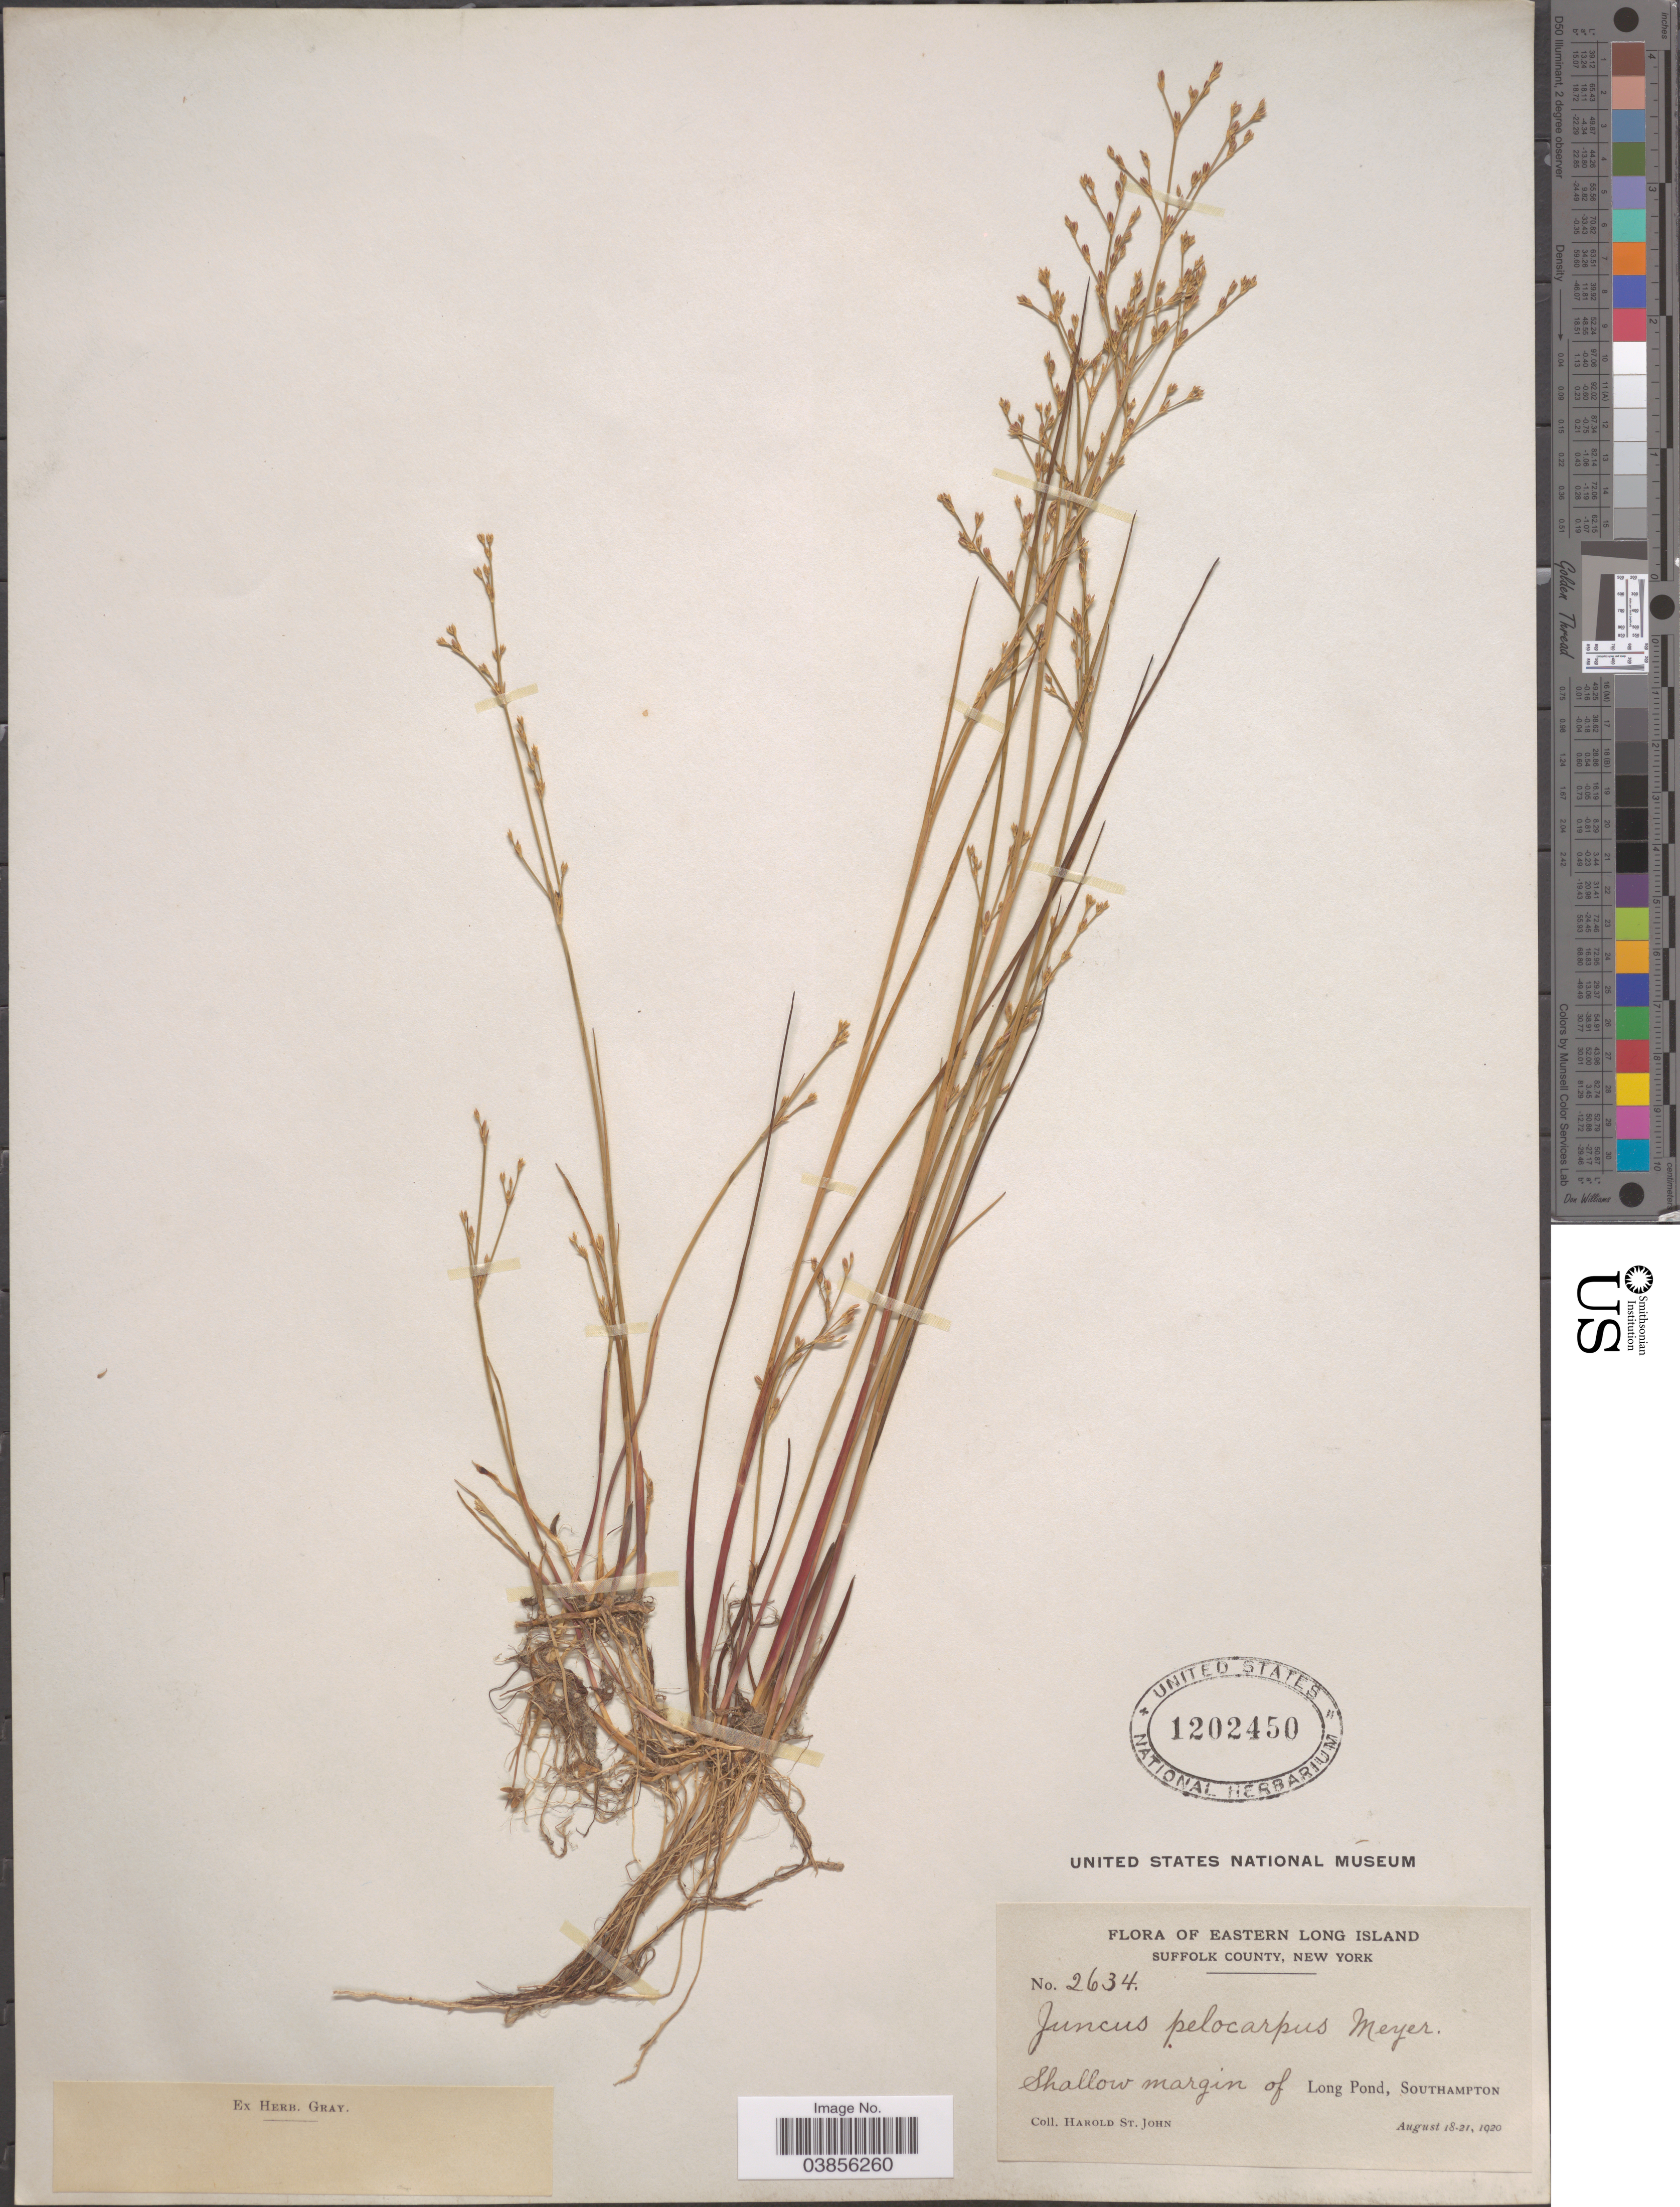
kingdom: Plantae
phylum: Tracheophyta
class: Liliopsida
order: Poales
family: Juncaceae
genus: Juncus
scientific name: Juncus pelocarpus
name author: E. Mey.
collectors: H. St. John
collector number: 2634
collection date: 1920-08-18/1920-08-21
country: United States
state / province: New York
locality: Eastern Long Island. Suffolk County. Shallow margin of Long Pond, Shouthampton.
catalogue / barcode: US 1202450